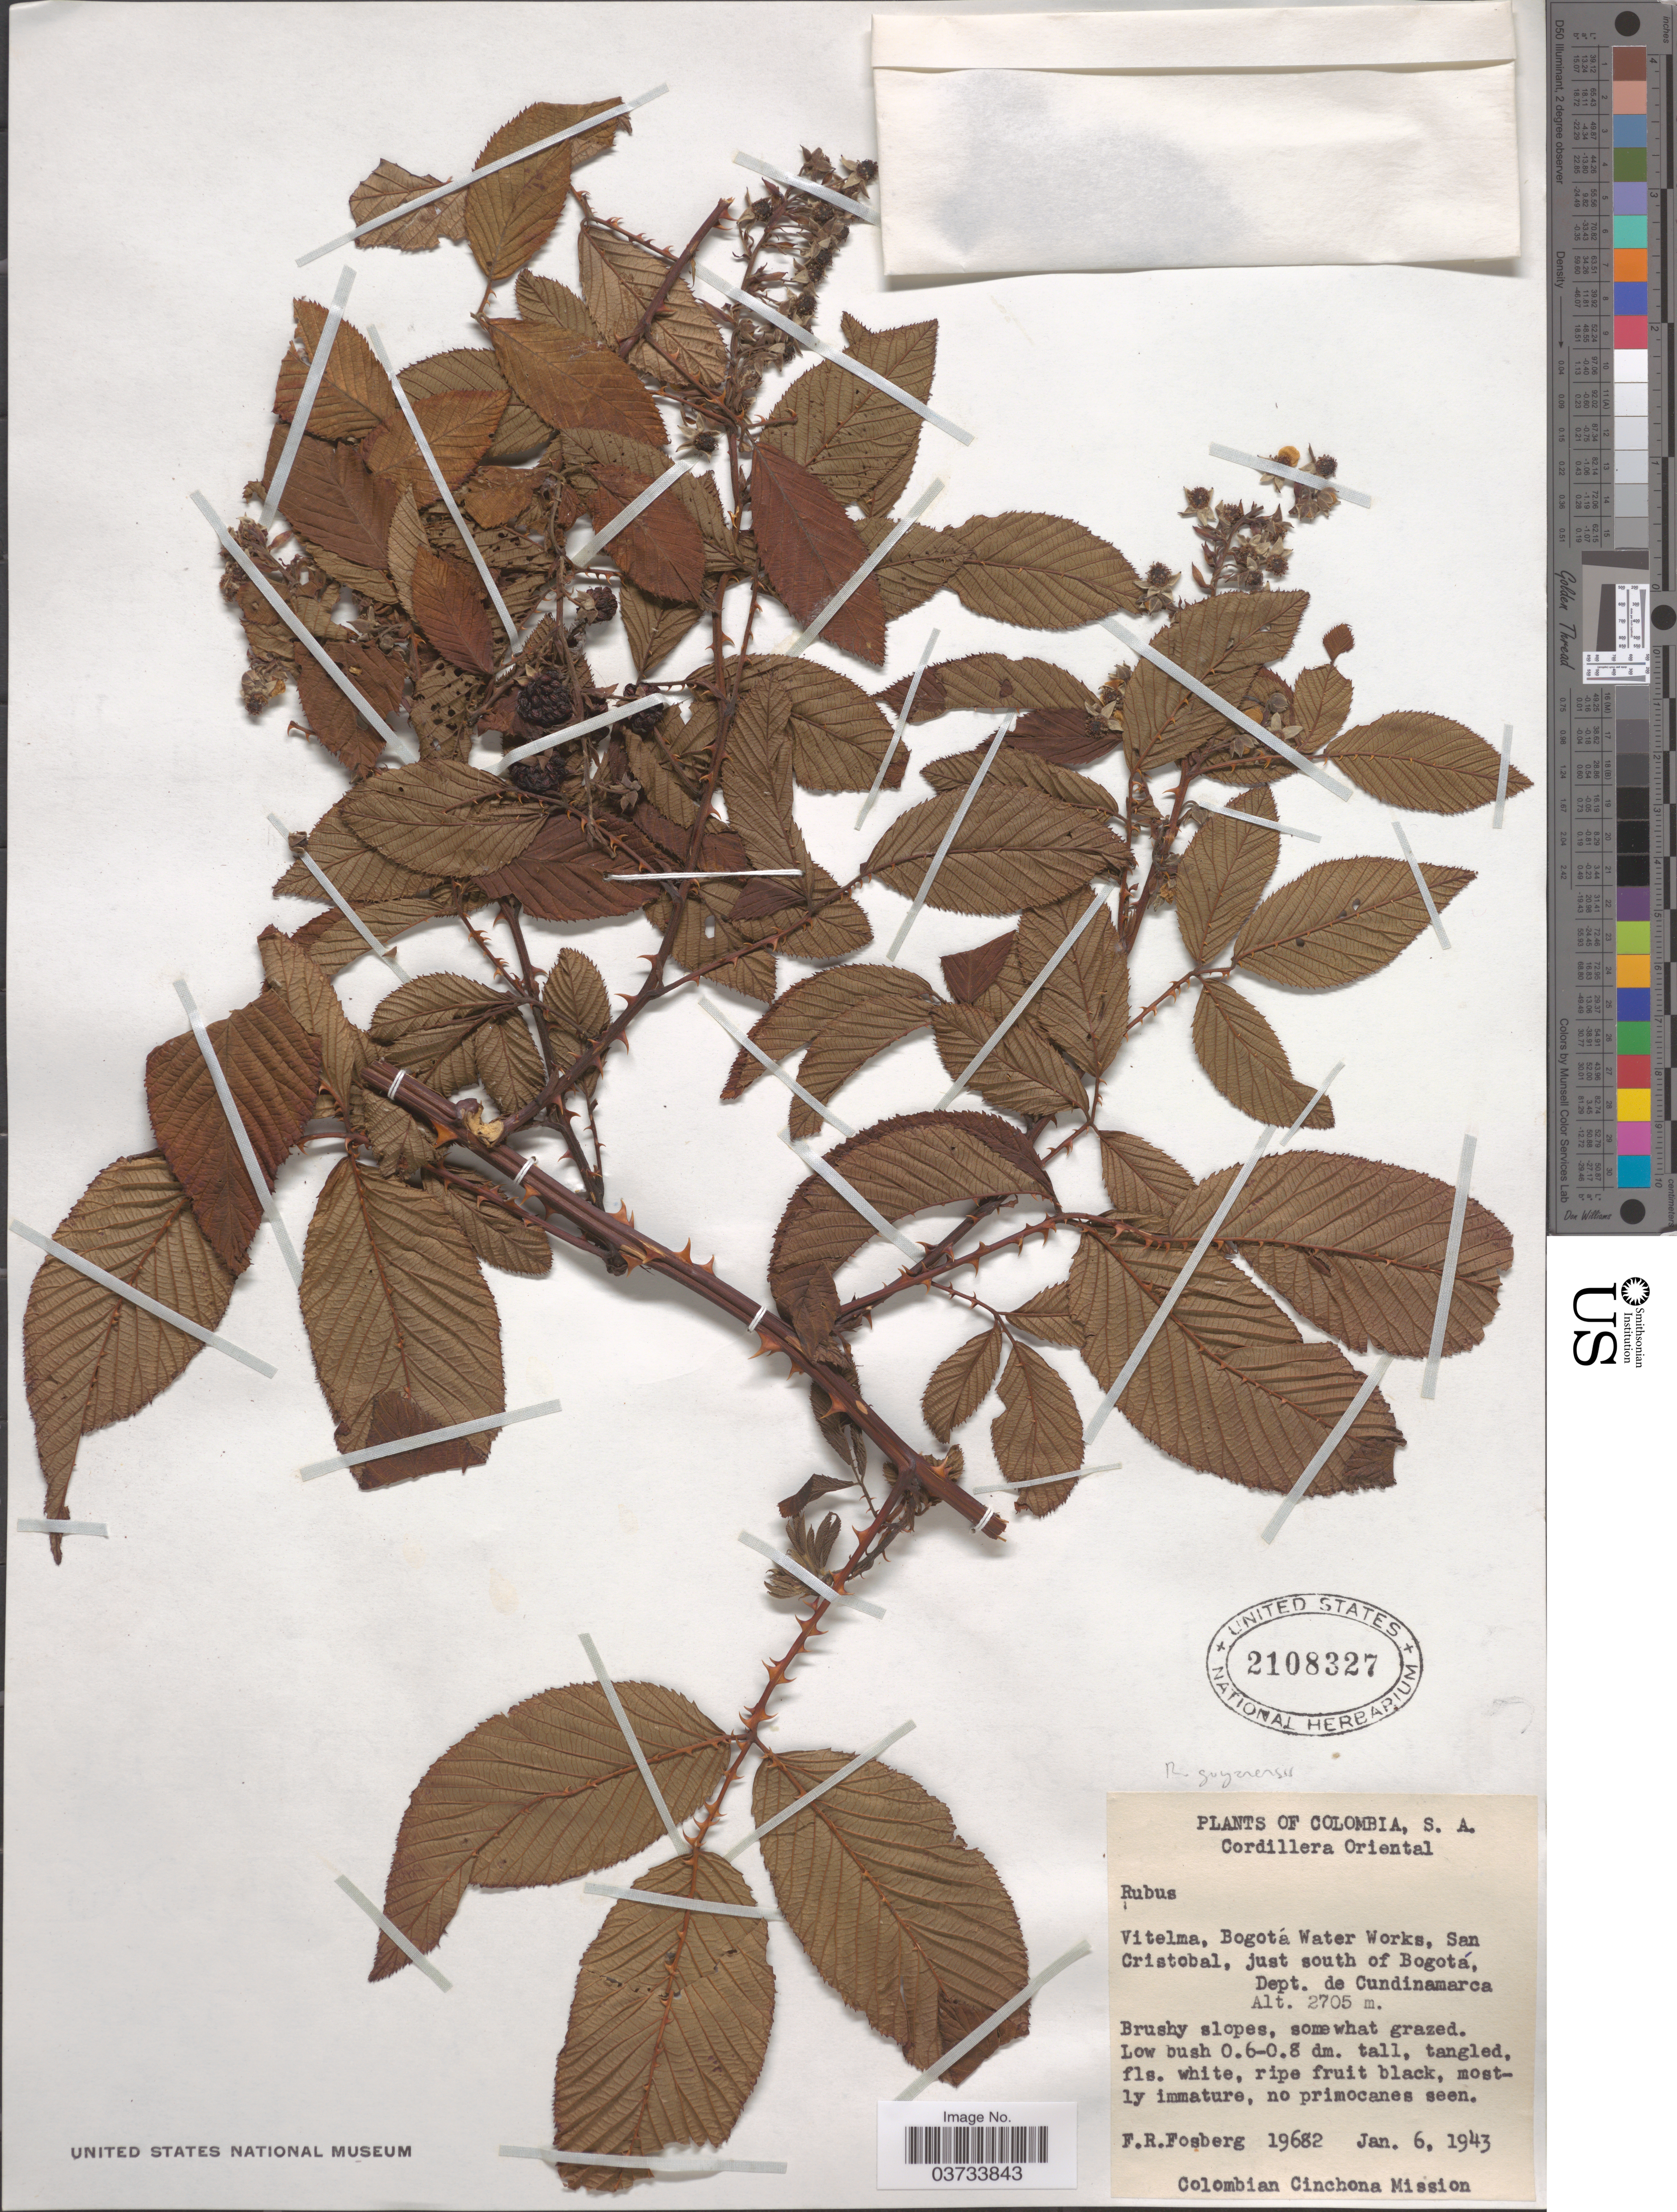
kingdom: Plantae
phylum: Tracheophyta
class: Magnoliopsida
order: Rosales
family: Rosaceae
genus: Rubus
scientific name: Rubus sp.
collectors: F. R. Fosberg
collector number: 19682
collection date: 1943-01-06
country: Colombia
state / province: Cundinamarca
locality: Cordillera Oriental. Vitelma, Bogotá Water Works, San Cristobal, just south of Bogotá. Dept. de Cundinamarca.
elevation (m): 2705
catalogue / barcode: US 2108327